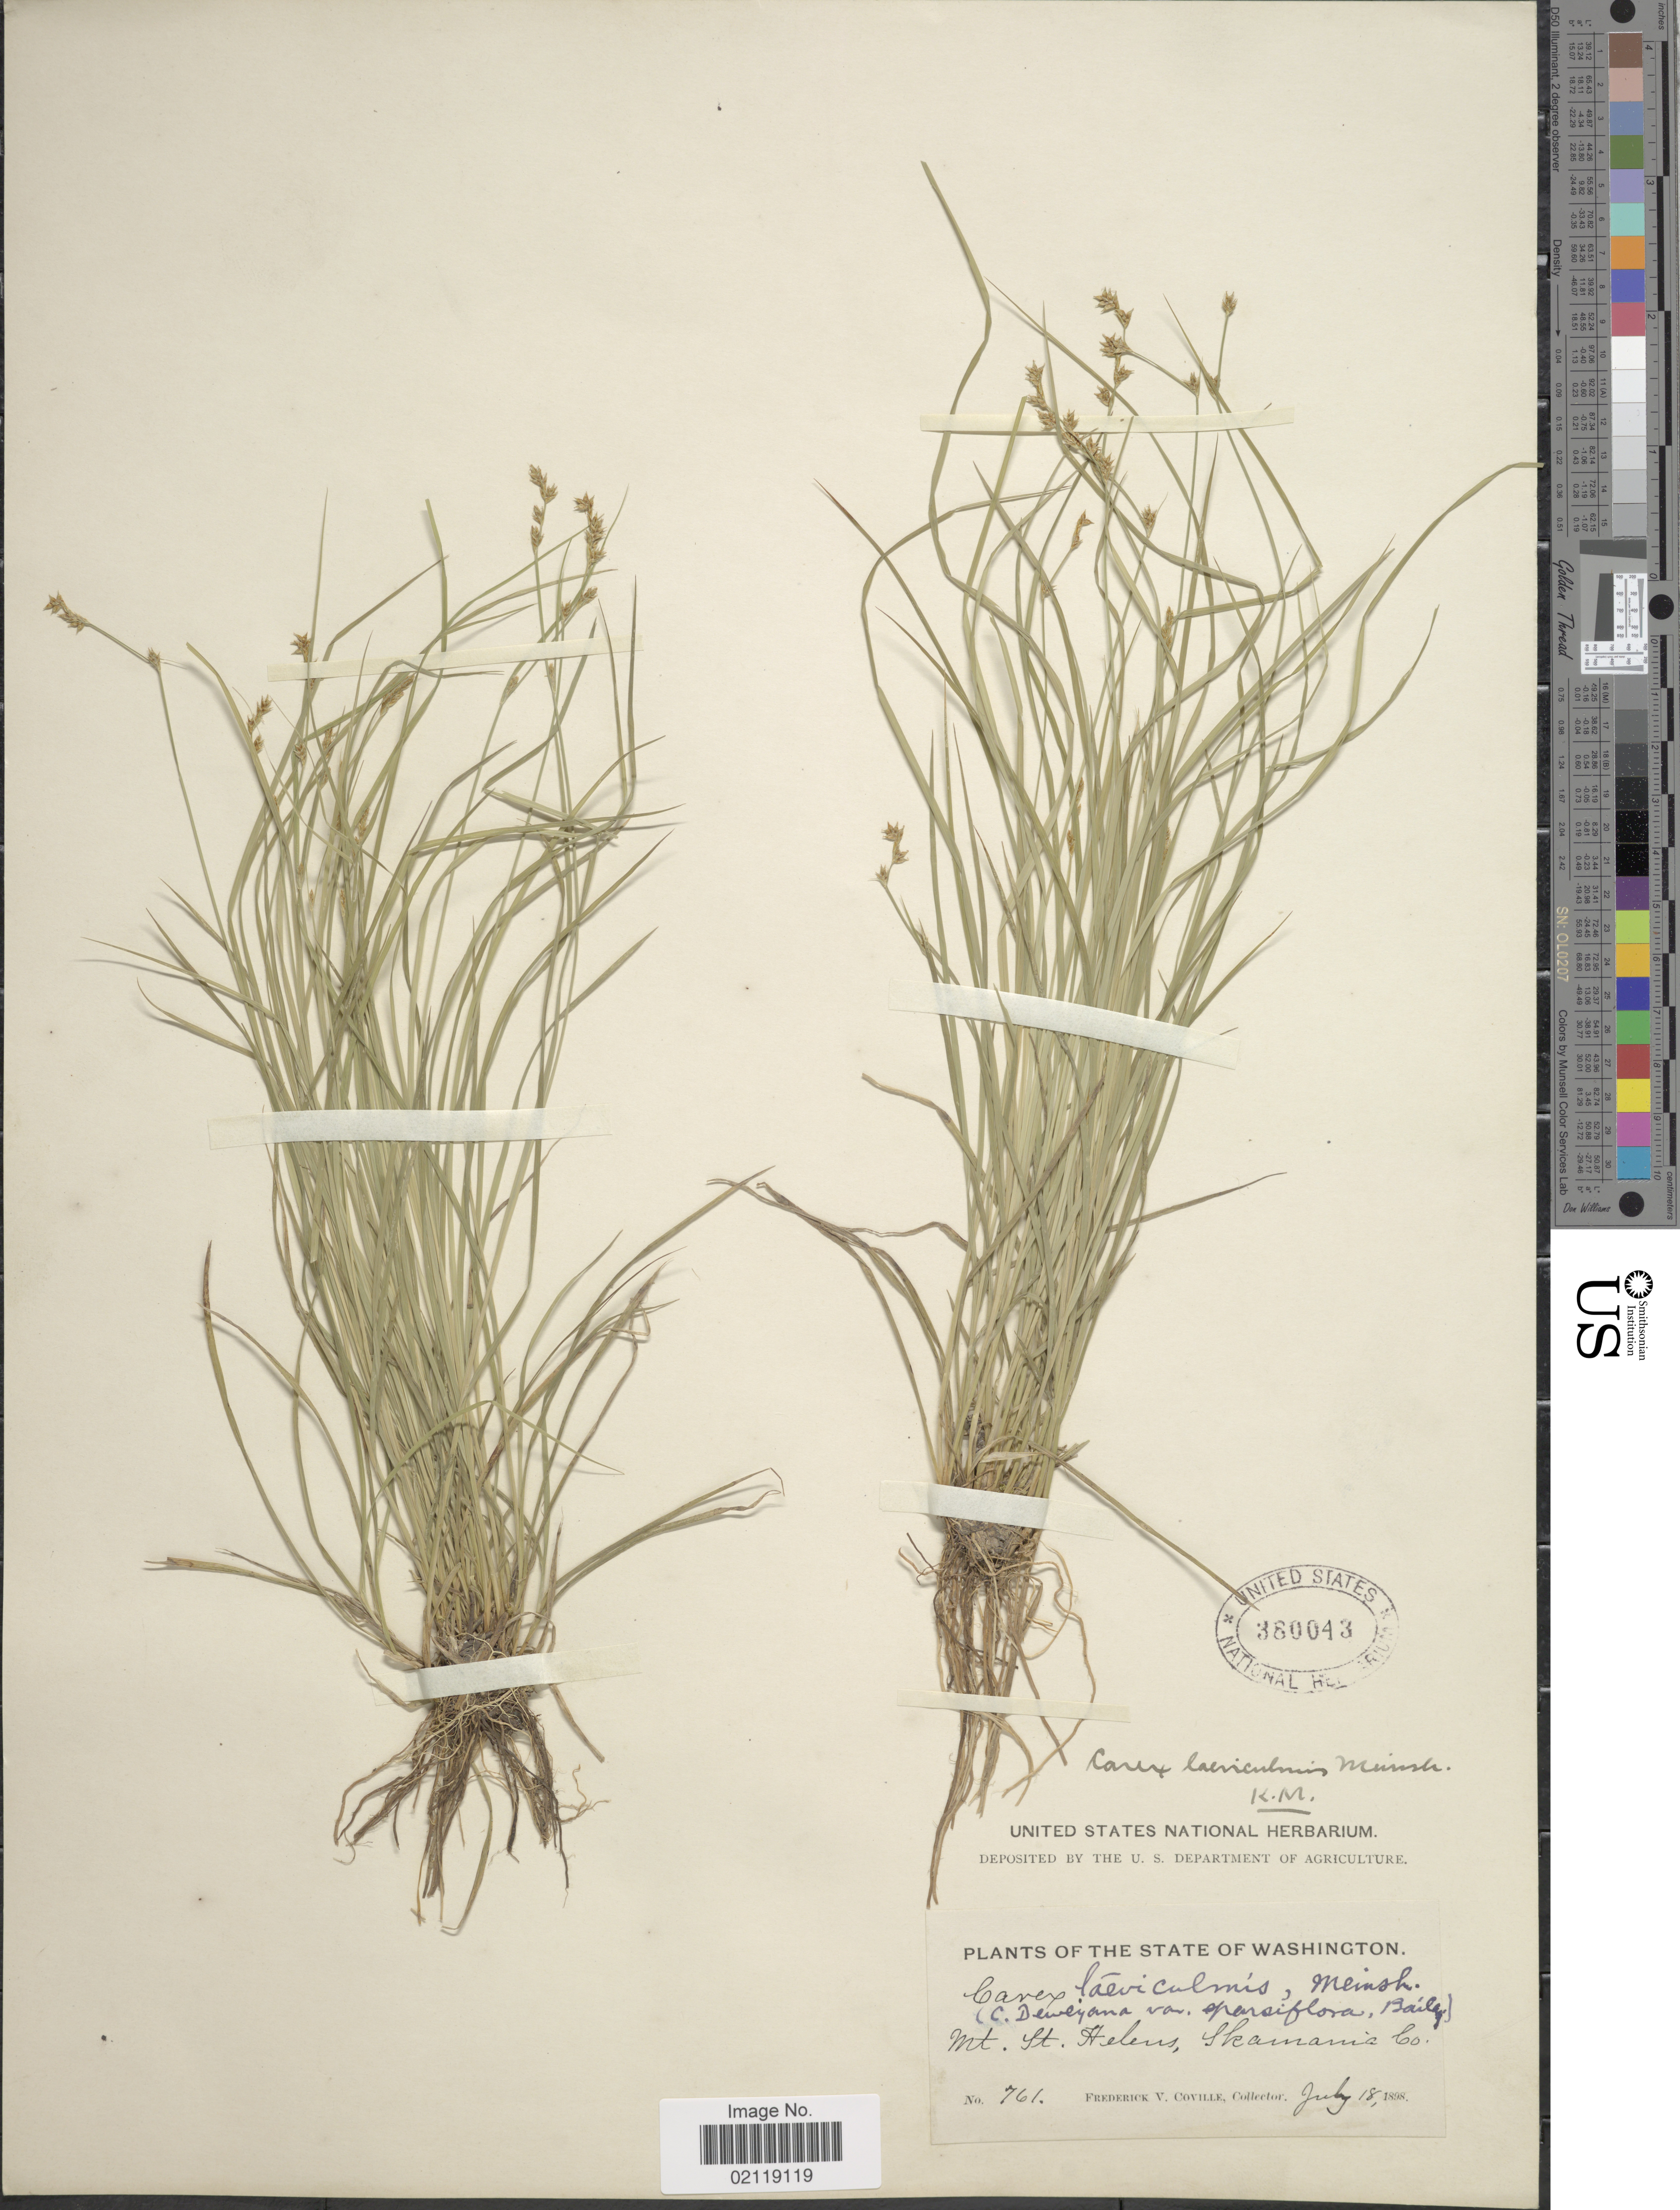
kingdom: Plantae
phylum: Tracheophyta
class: Liliopsida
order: Poales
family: Cyperaceae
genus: Carex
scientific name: Carex laeviculmis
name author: Meinsh.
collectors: F. V. Coville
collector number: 761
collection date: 1898-07-18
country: United States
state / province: Washington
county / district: Skamania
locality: Mt. St. Helens, Skamania Co.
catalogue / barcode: US 380043